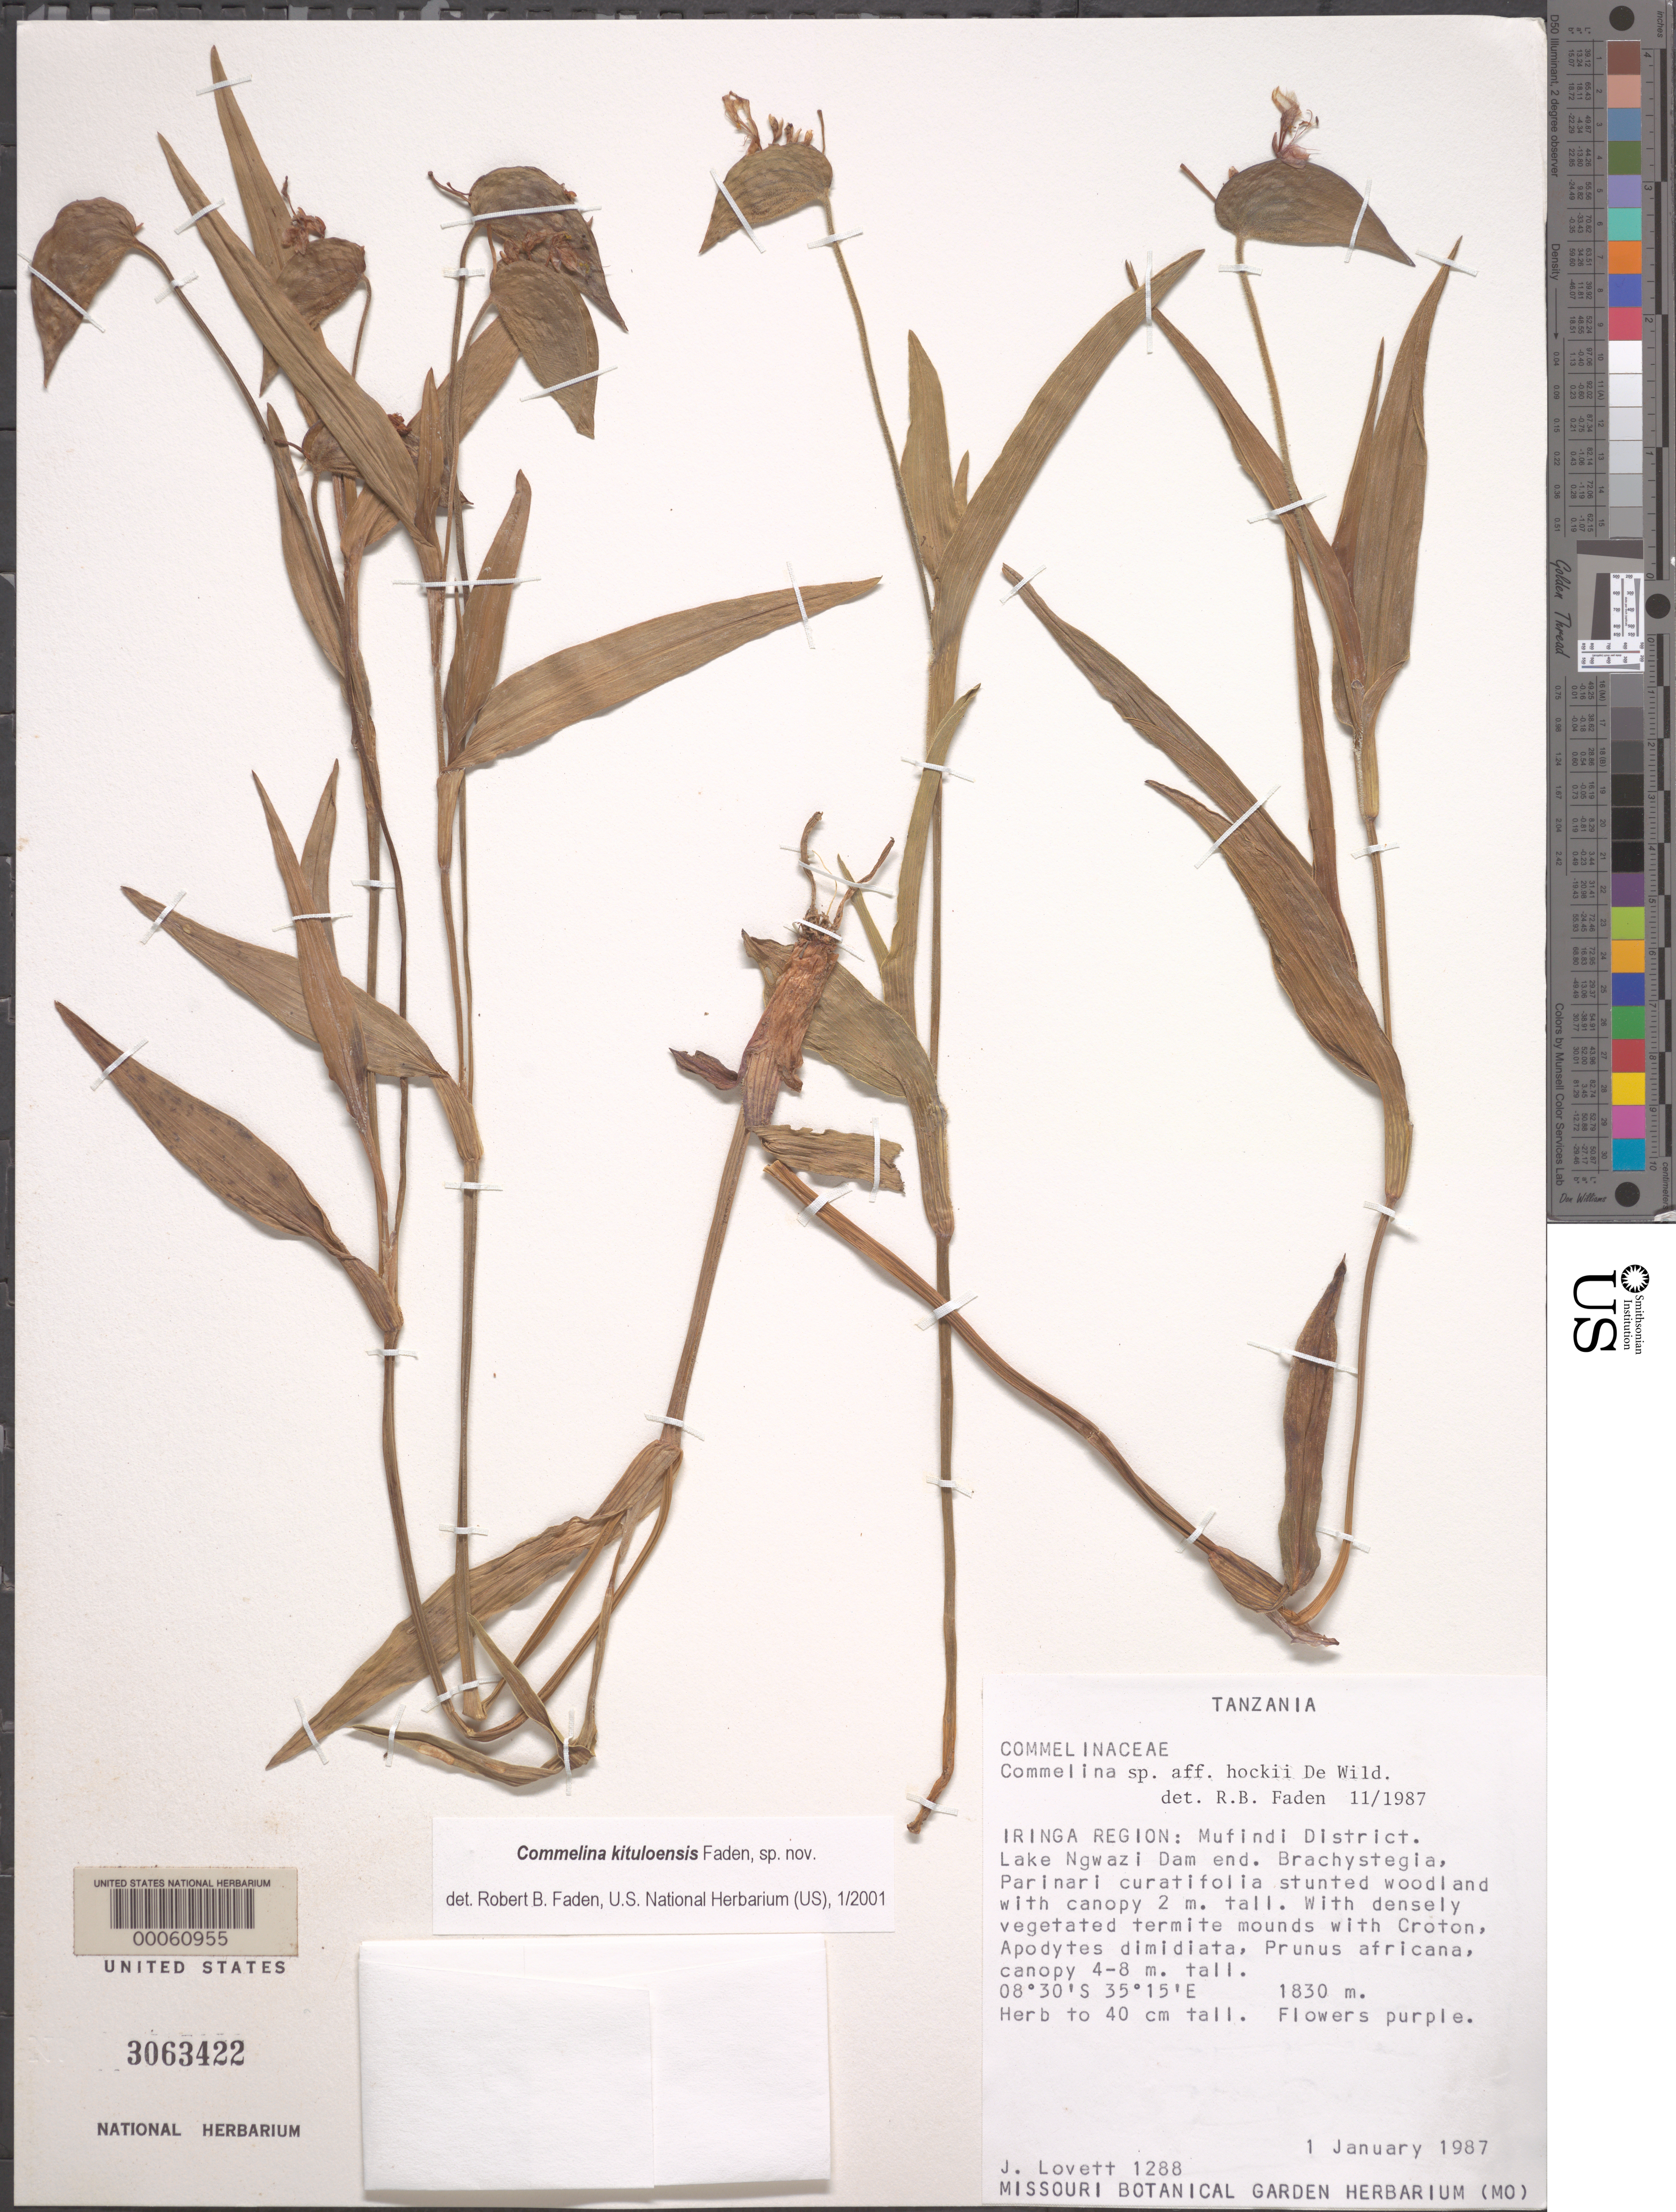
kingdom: Plantae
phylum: Tracheophyta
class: Liliopsida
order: Commelinales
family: Commelinaceae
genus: Commelina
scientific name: Commelina kituloensis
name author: Faden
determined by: Faden, Robert B., (US), Smithsonian Institution - National Museum of Natural History (UNITED STATES)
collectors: J. Lovett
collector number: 1288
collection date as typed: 01 Jan 1987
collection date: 1987-01-01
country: Tanzania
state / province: Iringa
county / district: Mufindi Dist.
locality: Lake ngwazi, dam end.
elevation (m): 1830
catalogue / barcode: US 3063422